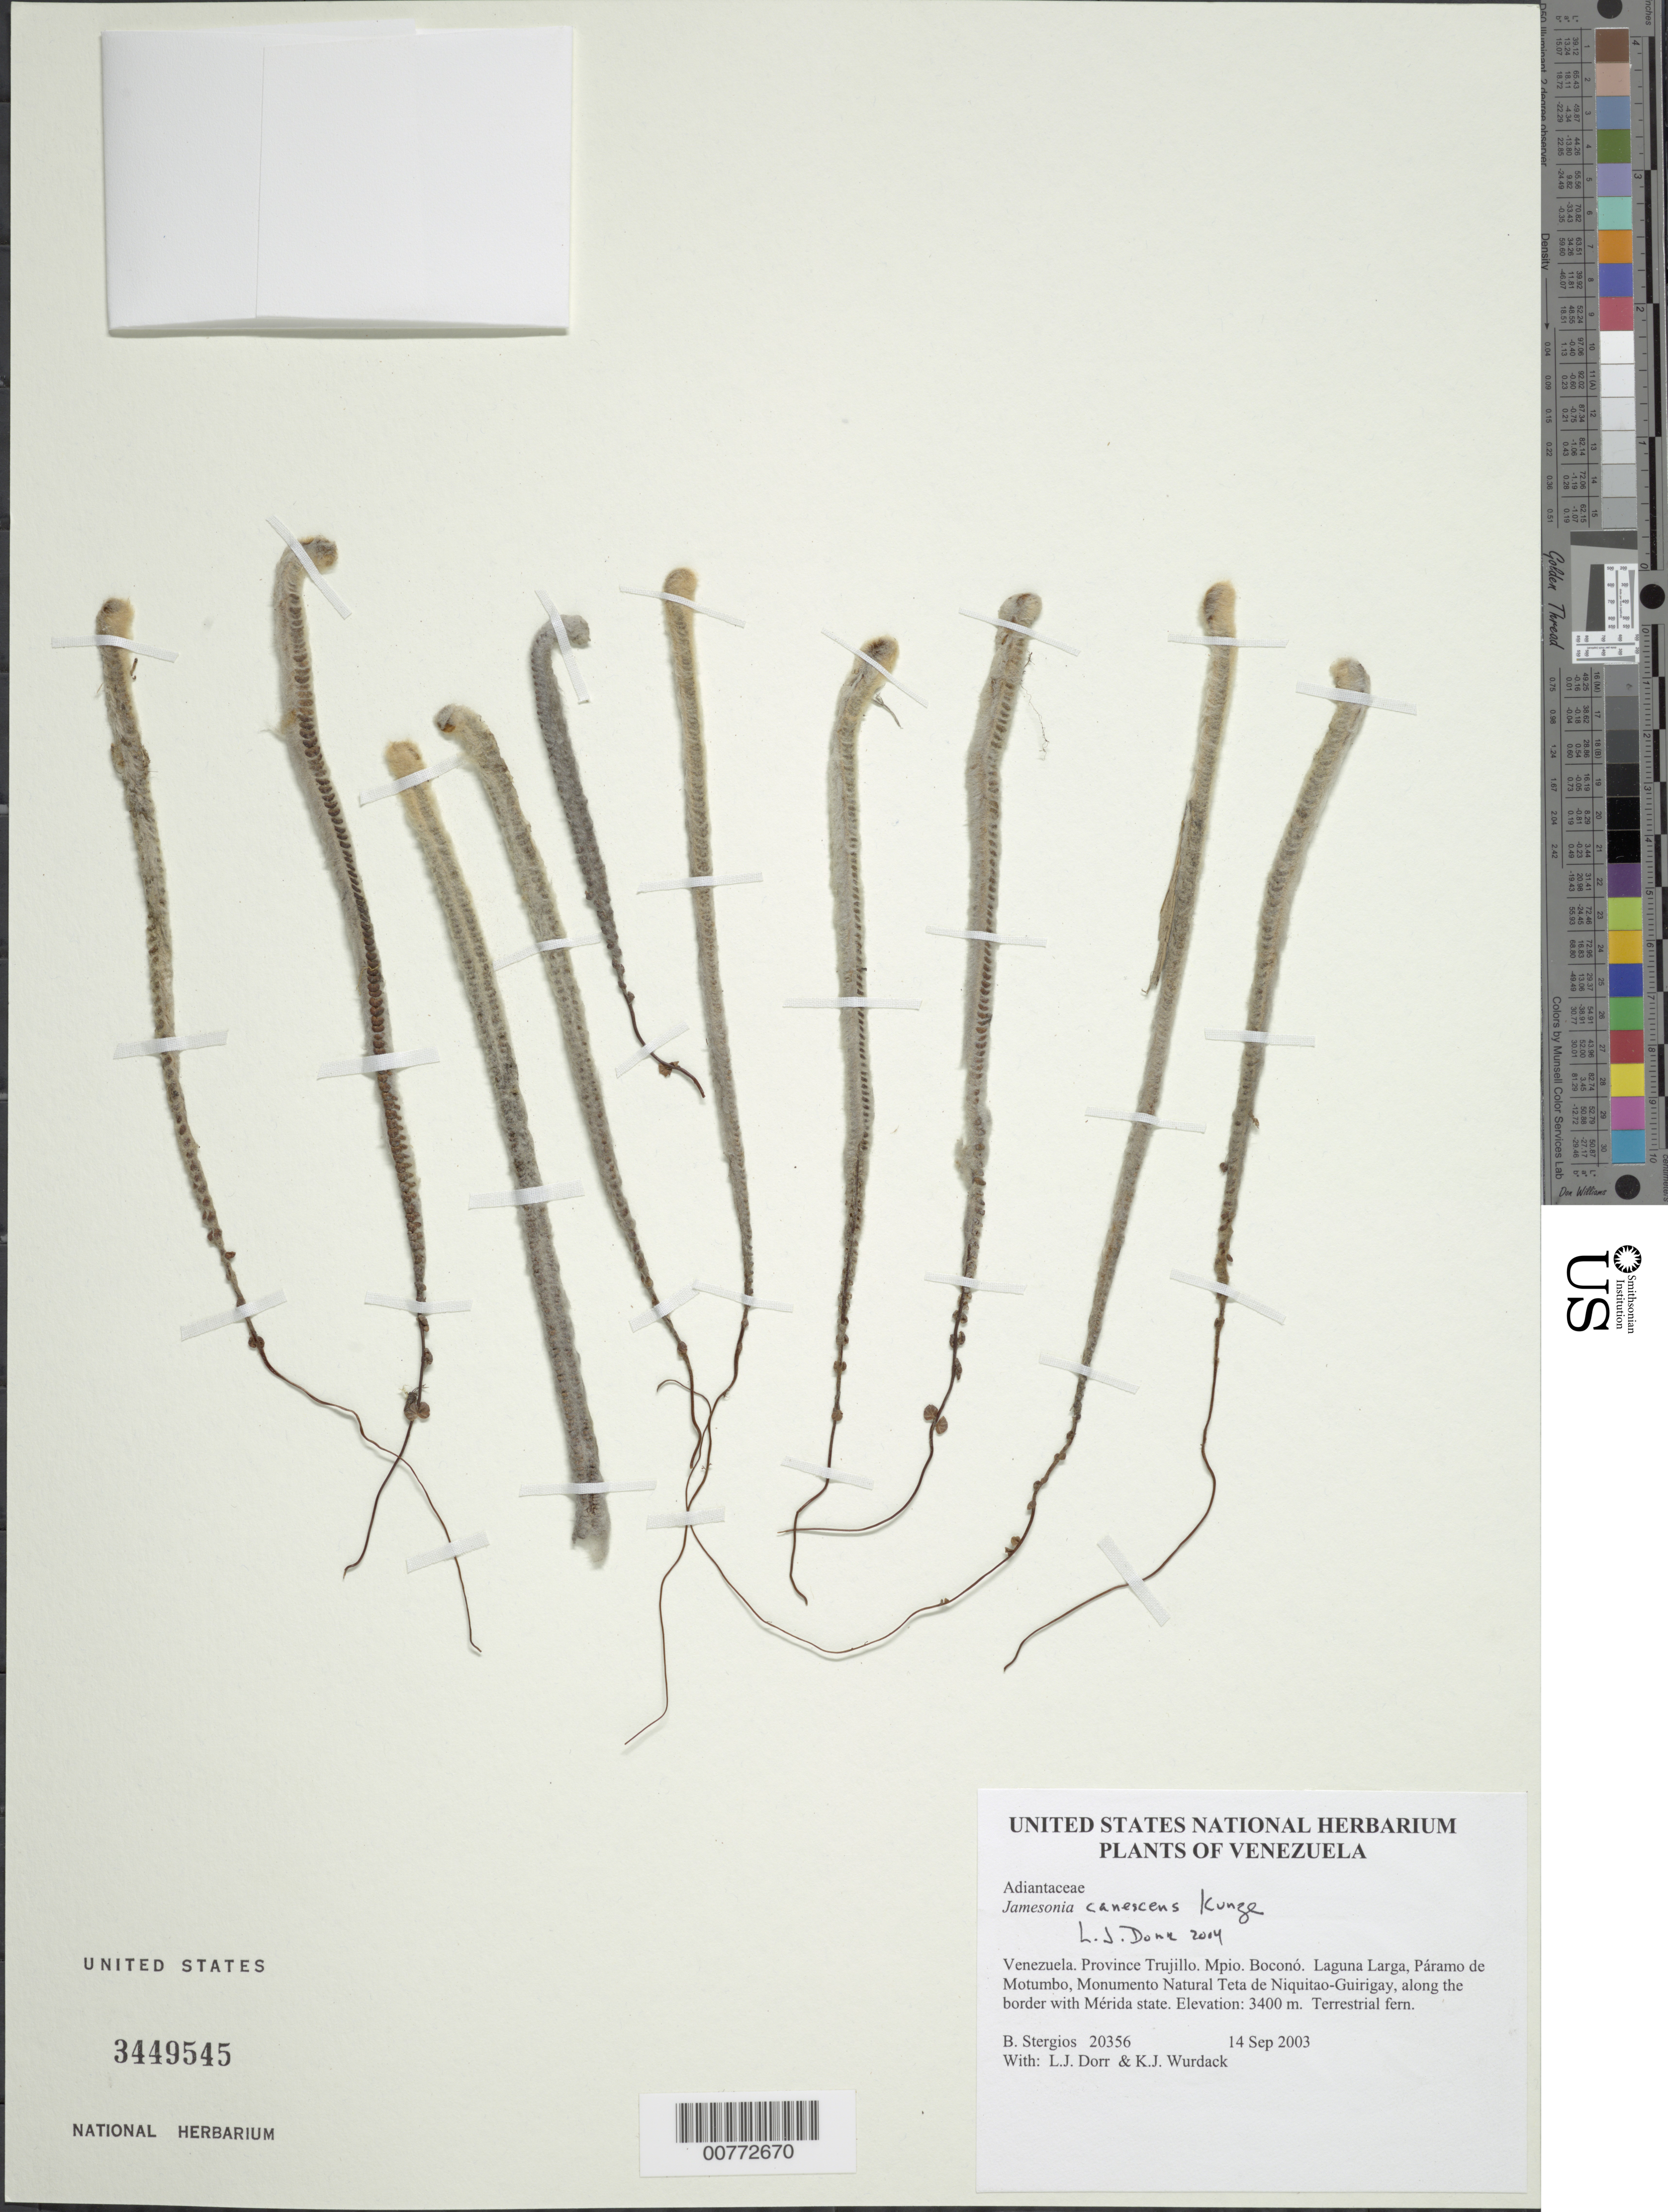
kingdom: Plantae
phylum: Tracheophyta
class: Polypodiopsida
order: Polypodiales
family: Pteridaceae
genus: Jamesonia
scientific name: Jamesonia canescens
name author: Kunze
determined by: Dorr, L. J., (BOT), Smithsonian Institution - National Museum of Natural History (UNITED STATES)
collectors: B. G. Stergios, L. J. Dorr & K. Wurdack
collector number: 20356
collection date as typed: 14 Sep 2003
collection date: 2003-09-14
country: Venezuela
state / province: Trujillo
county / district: Boconó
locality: Laguna Larga, Páramo de Motumbo, Monumento Natural Teta de Niquitao-Guirigay, along the border with Mérida state.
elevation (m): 3400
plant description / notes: PORT, US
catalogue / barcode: US 3449545